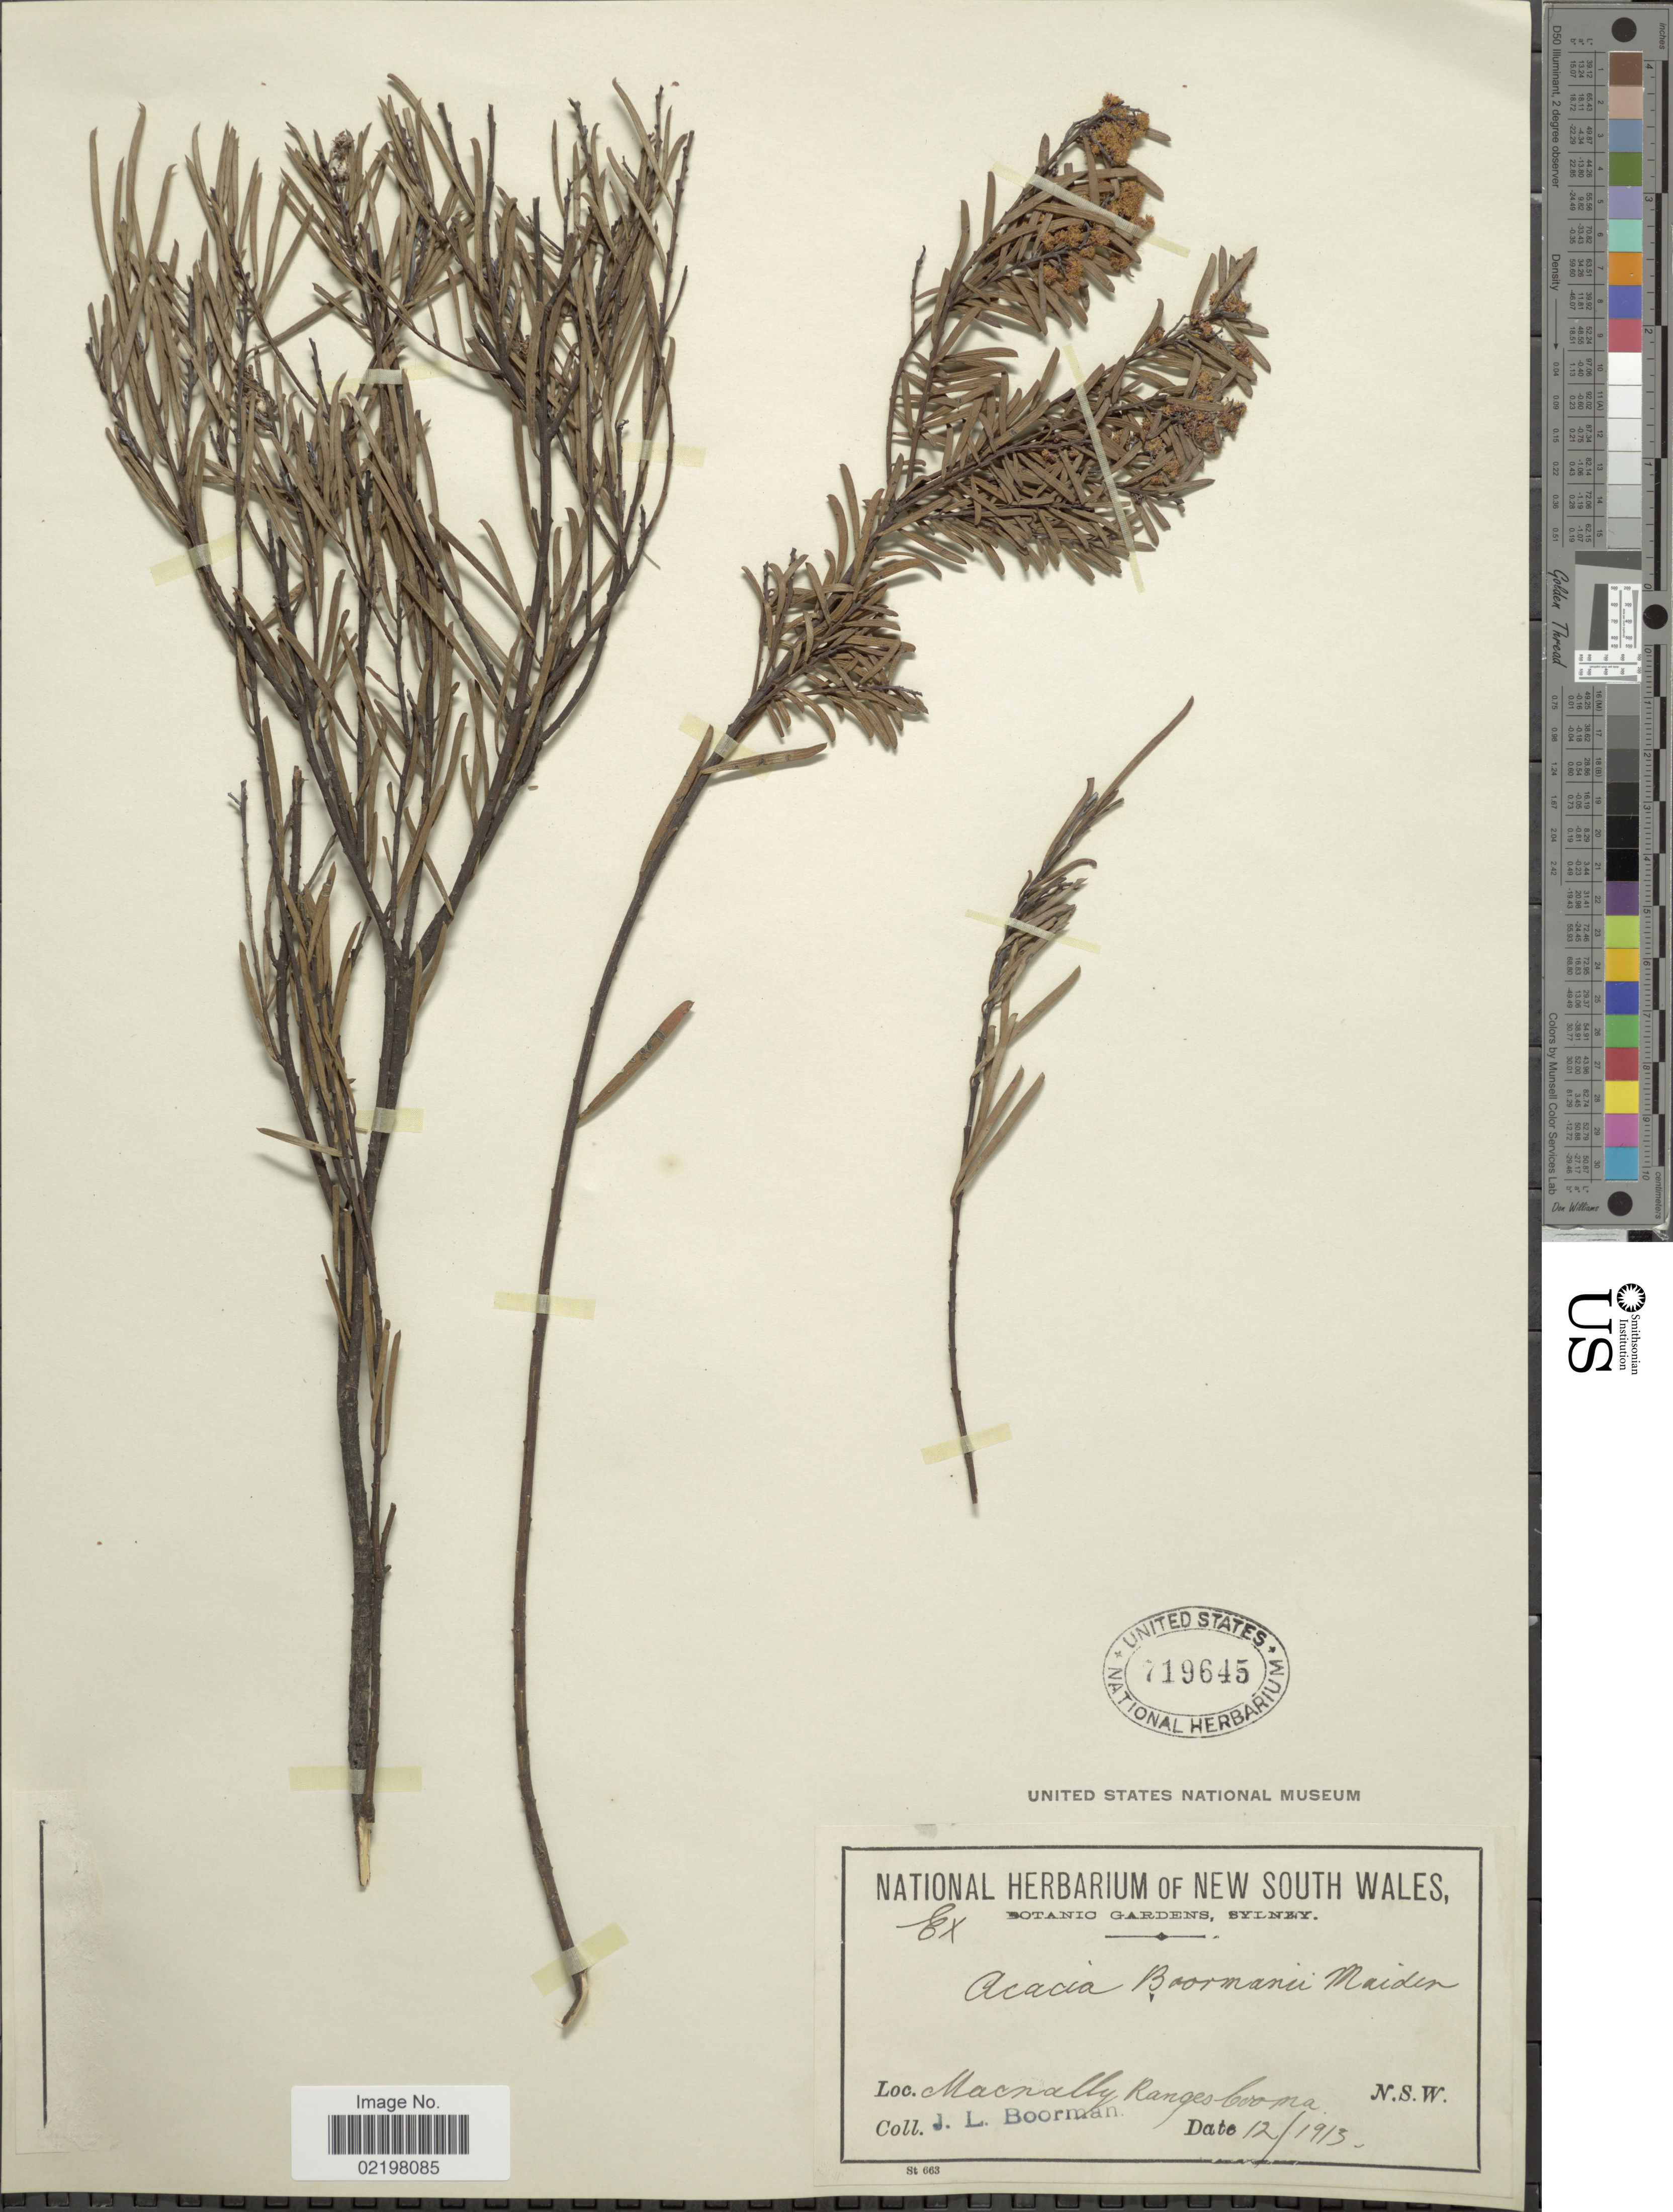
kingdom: Plantae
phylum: Tracheophyta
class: Magnoliopsida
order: Fabales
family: Fabaceae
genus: Acacia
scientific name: Acacia boormanii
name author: Maiden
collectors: J. Boorman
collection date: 1913-12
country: Australia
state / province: New South Wales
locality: Macnally Ranges Booma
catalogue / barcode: US 719645